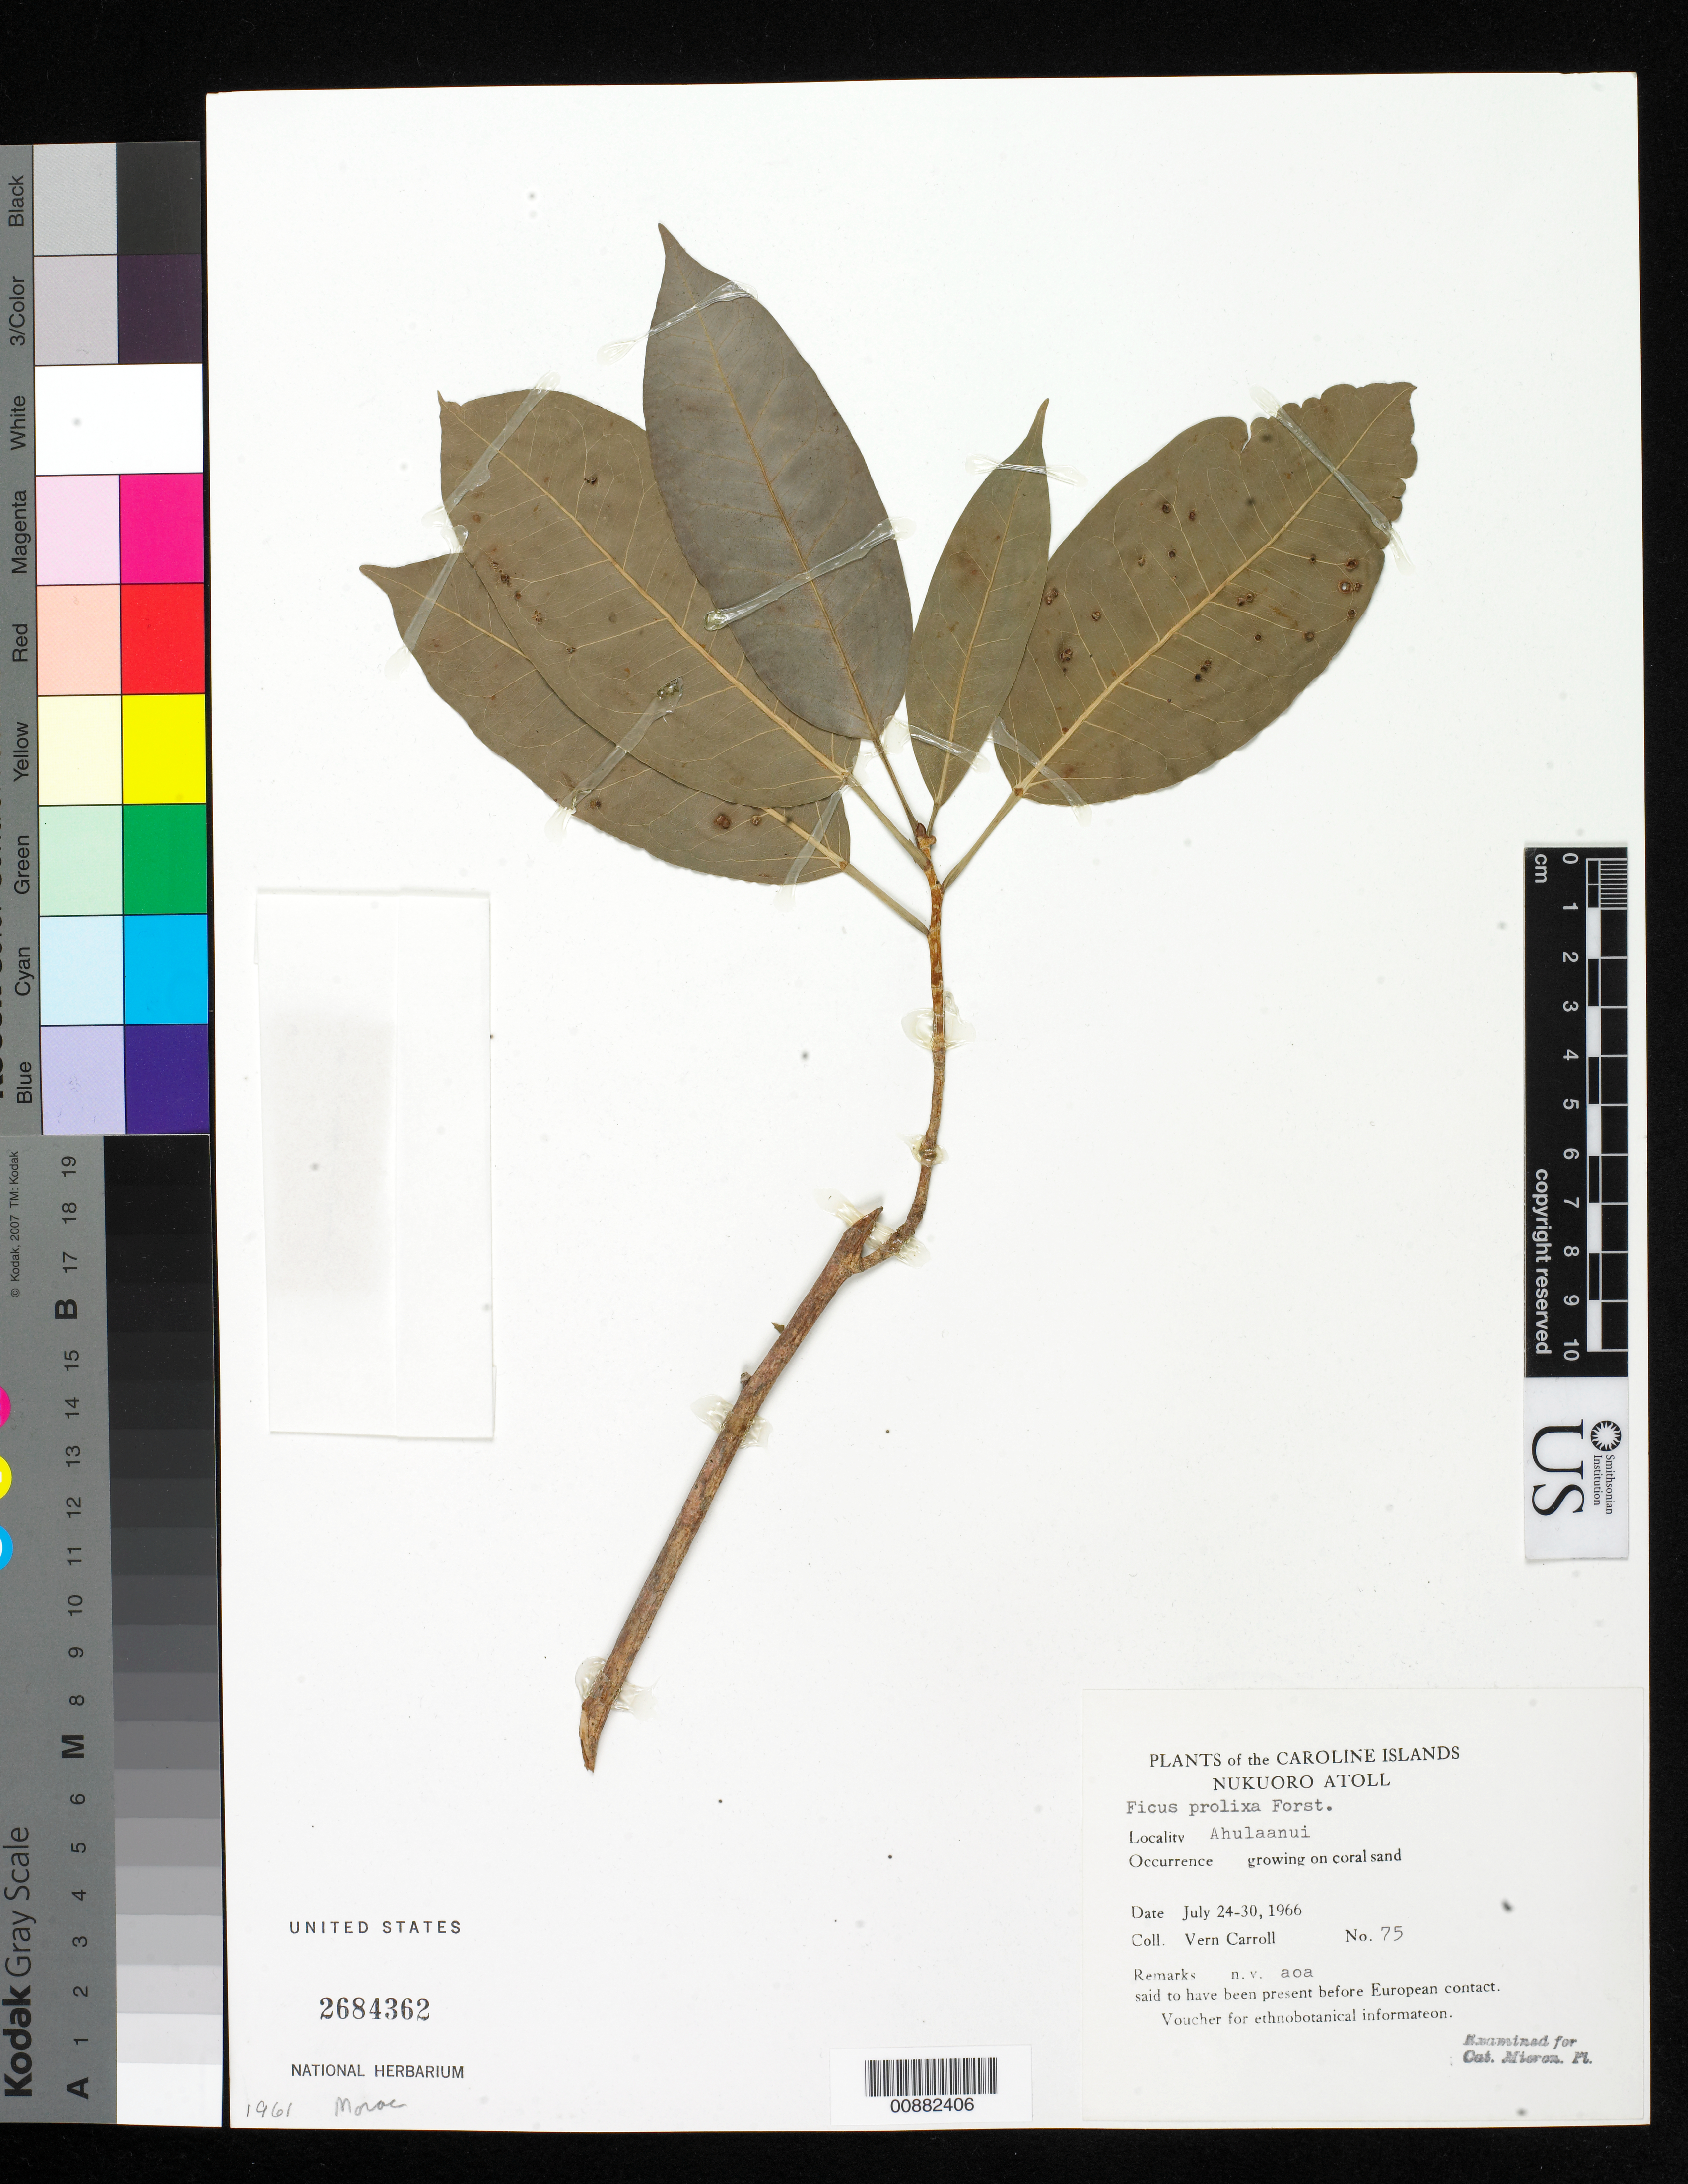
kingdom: Plantae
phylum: Tracheophyta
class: Magnoliopsida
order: Rosales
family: Moraceae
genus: Ficus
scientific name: Ficus prolixa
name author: G. Forst.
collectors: V. Carroll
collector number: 75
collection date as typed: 24 Jul 1966 to 30 Jul 1966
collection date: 1966-07-24/1966-07-30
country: Micronesia, Federated States of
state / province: Pohnpei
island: Nukuoro Atoll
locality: Ahulaanui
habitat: Growing on coral sand.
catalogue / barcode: US 2684362